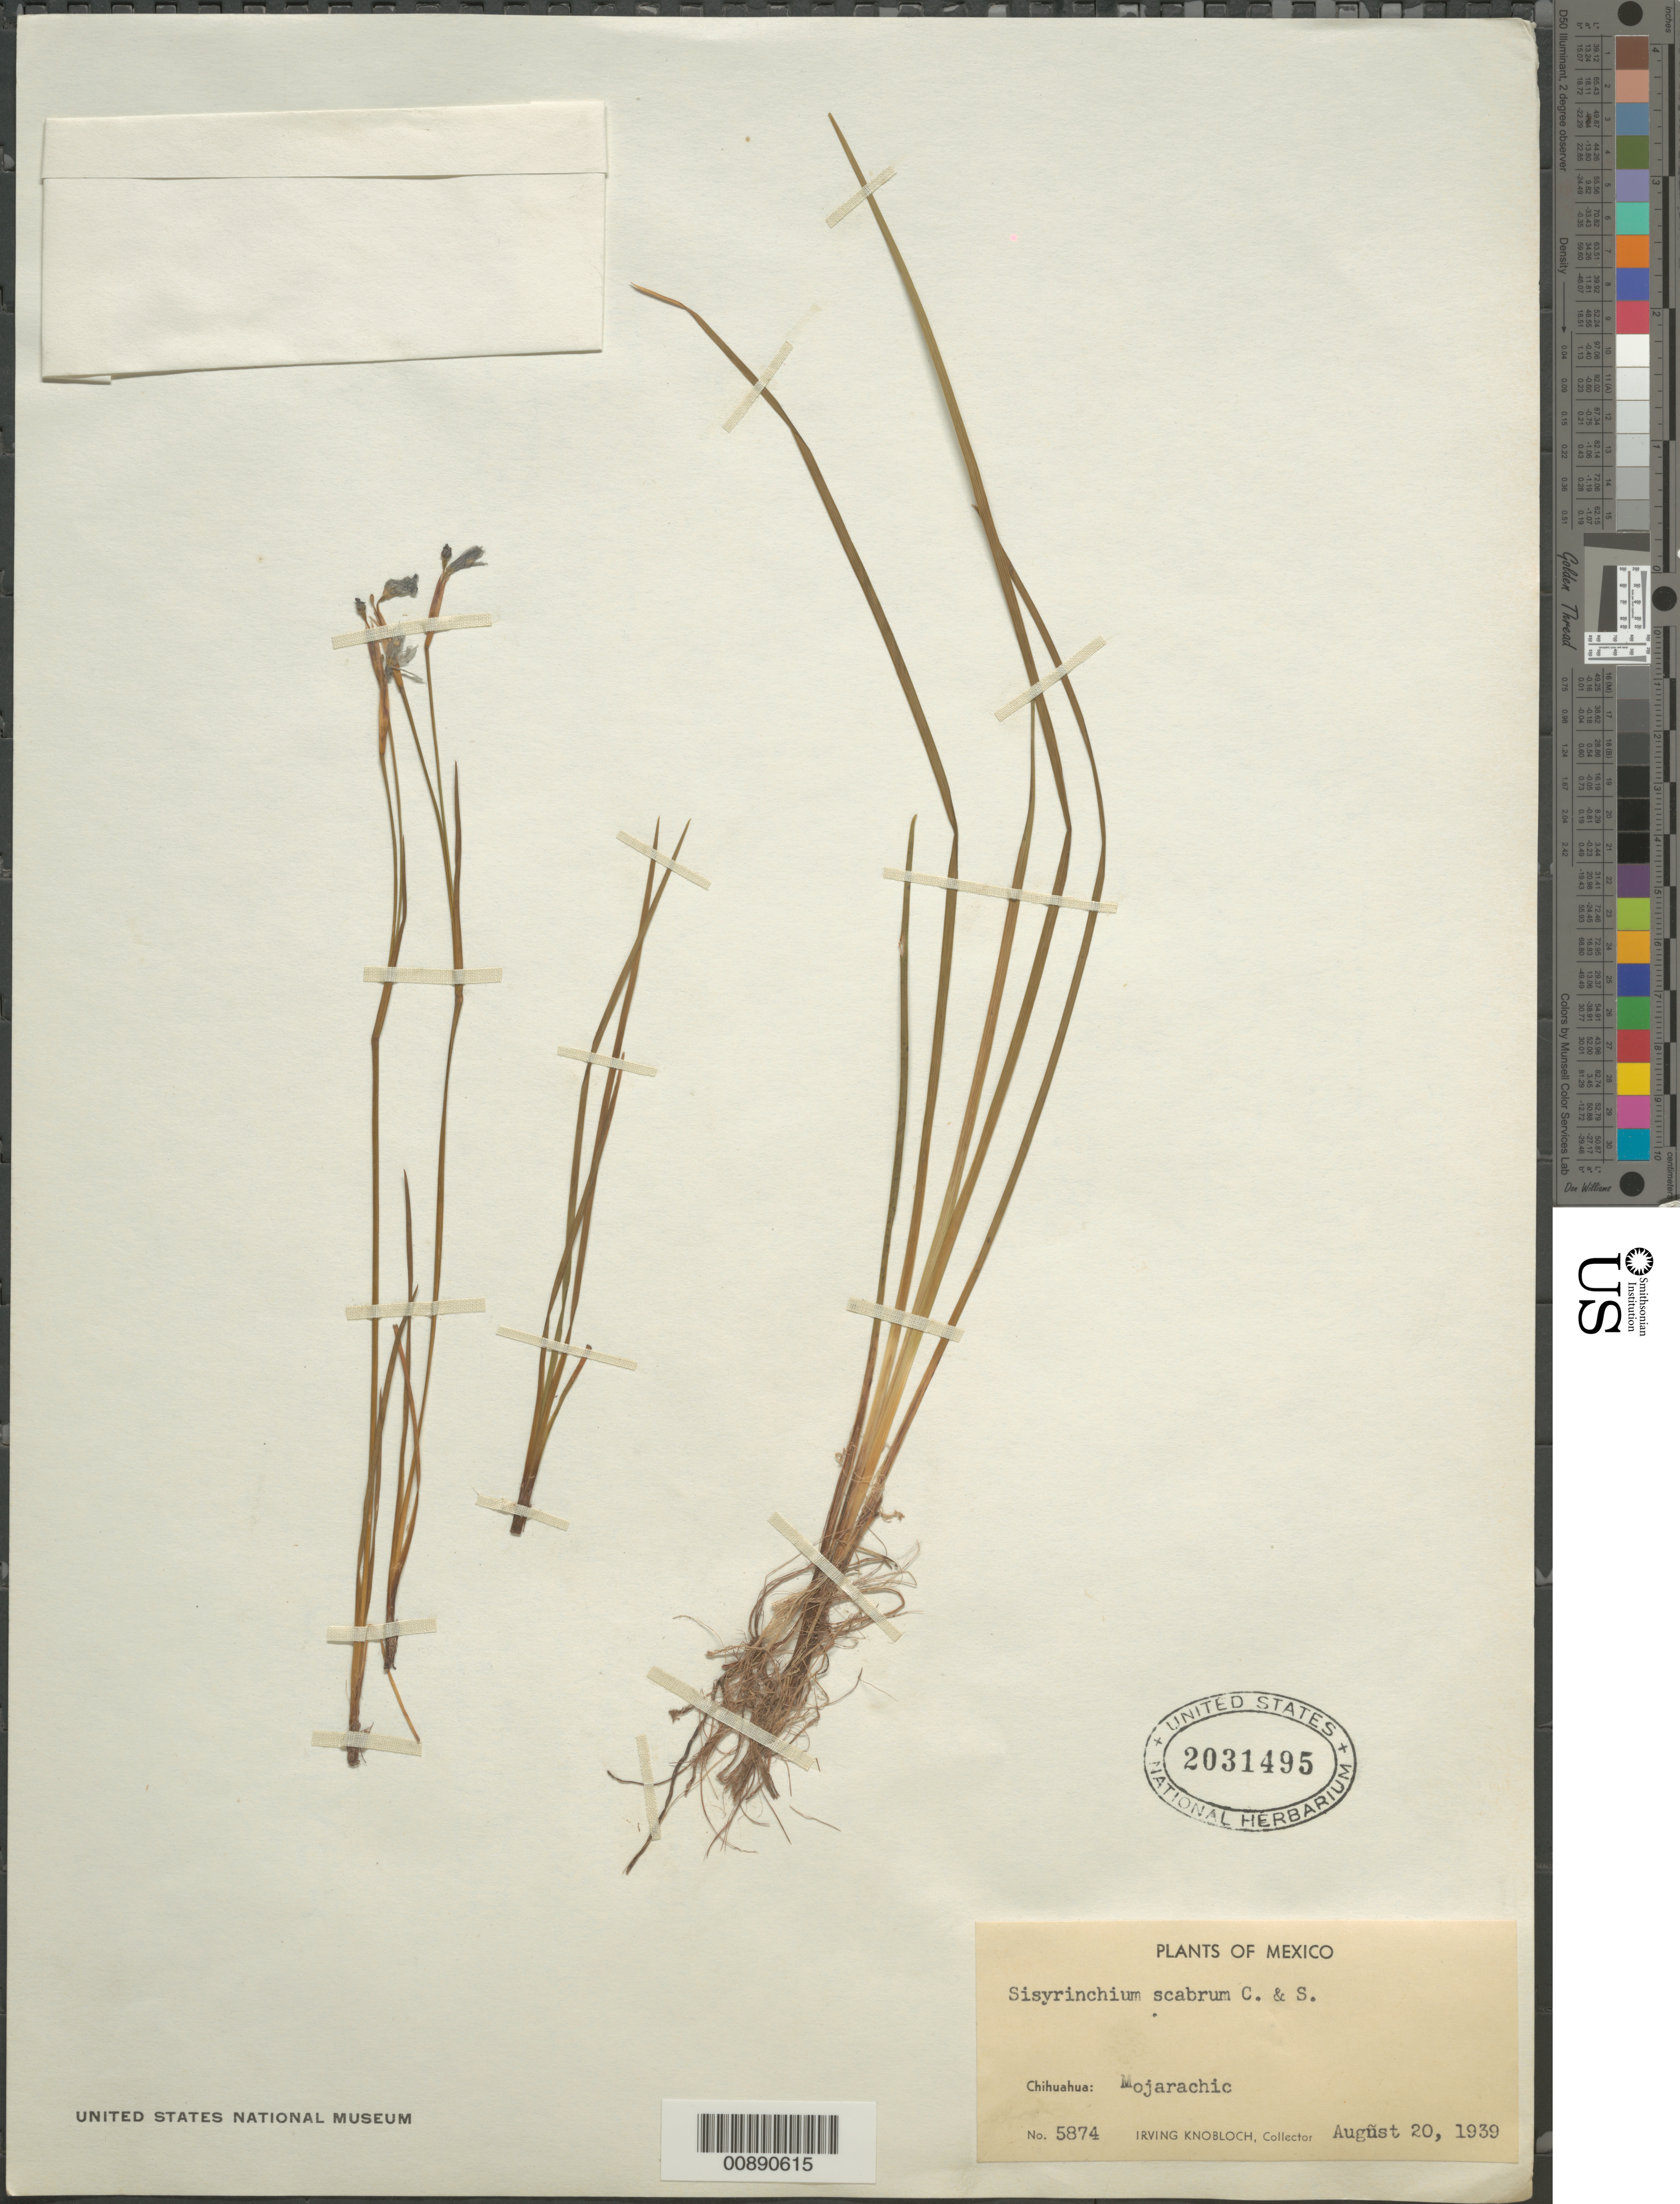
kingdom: Plantae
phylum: Tracheophyta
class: Liliopsida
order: Asparagales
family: Iridaceae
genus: Sisyrinchium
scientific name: Sisyrinchium scabrum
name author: Schltdl. & Cham.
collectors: I. W. Knobloch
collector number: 5874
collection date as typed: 20 Aug 1939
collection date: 1939-08-20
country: Mexico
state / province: Chihuahua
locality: Mojarachic, Chihuahua.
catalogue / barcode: US 2031495